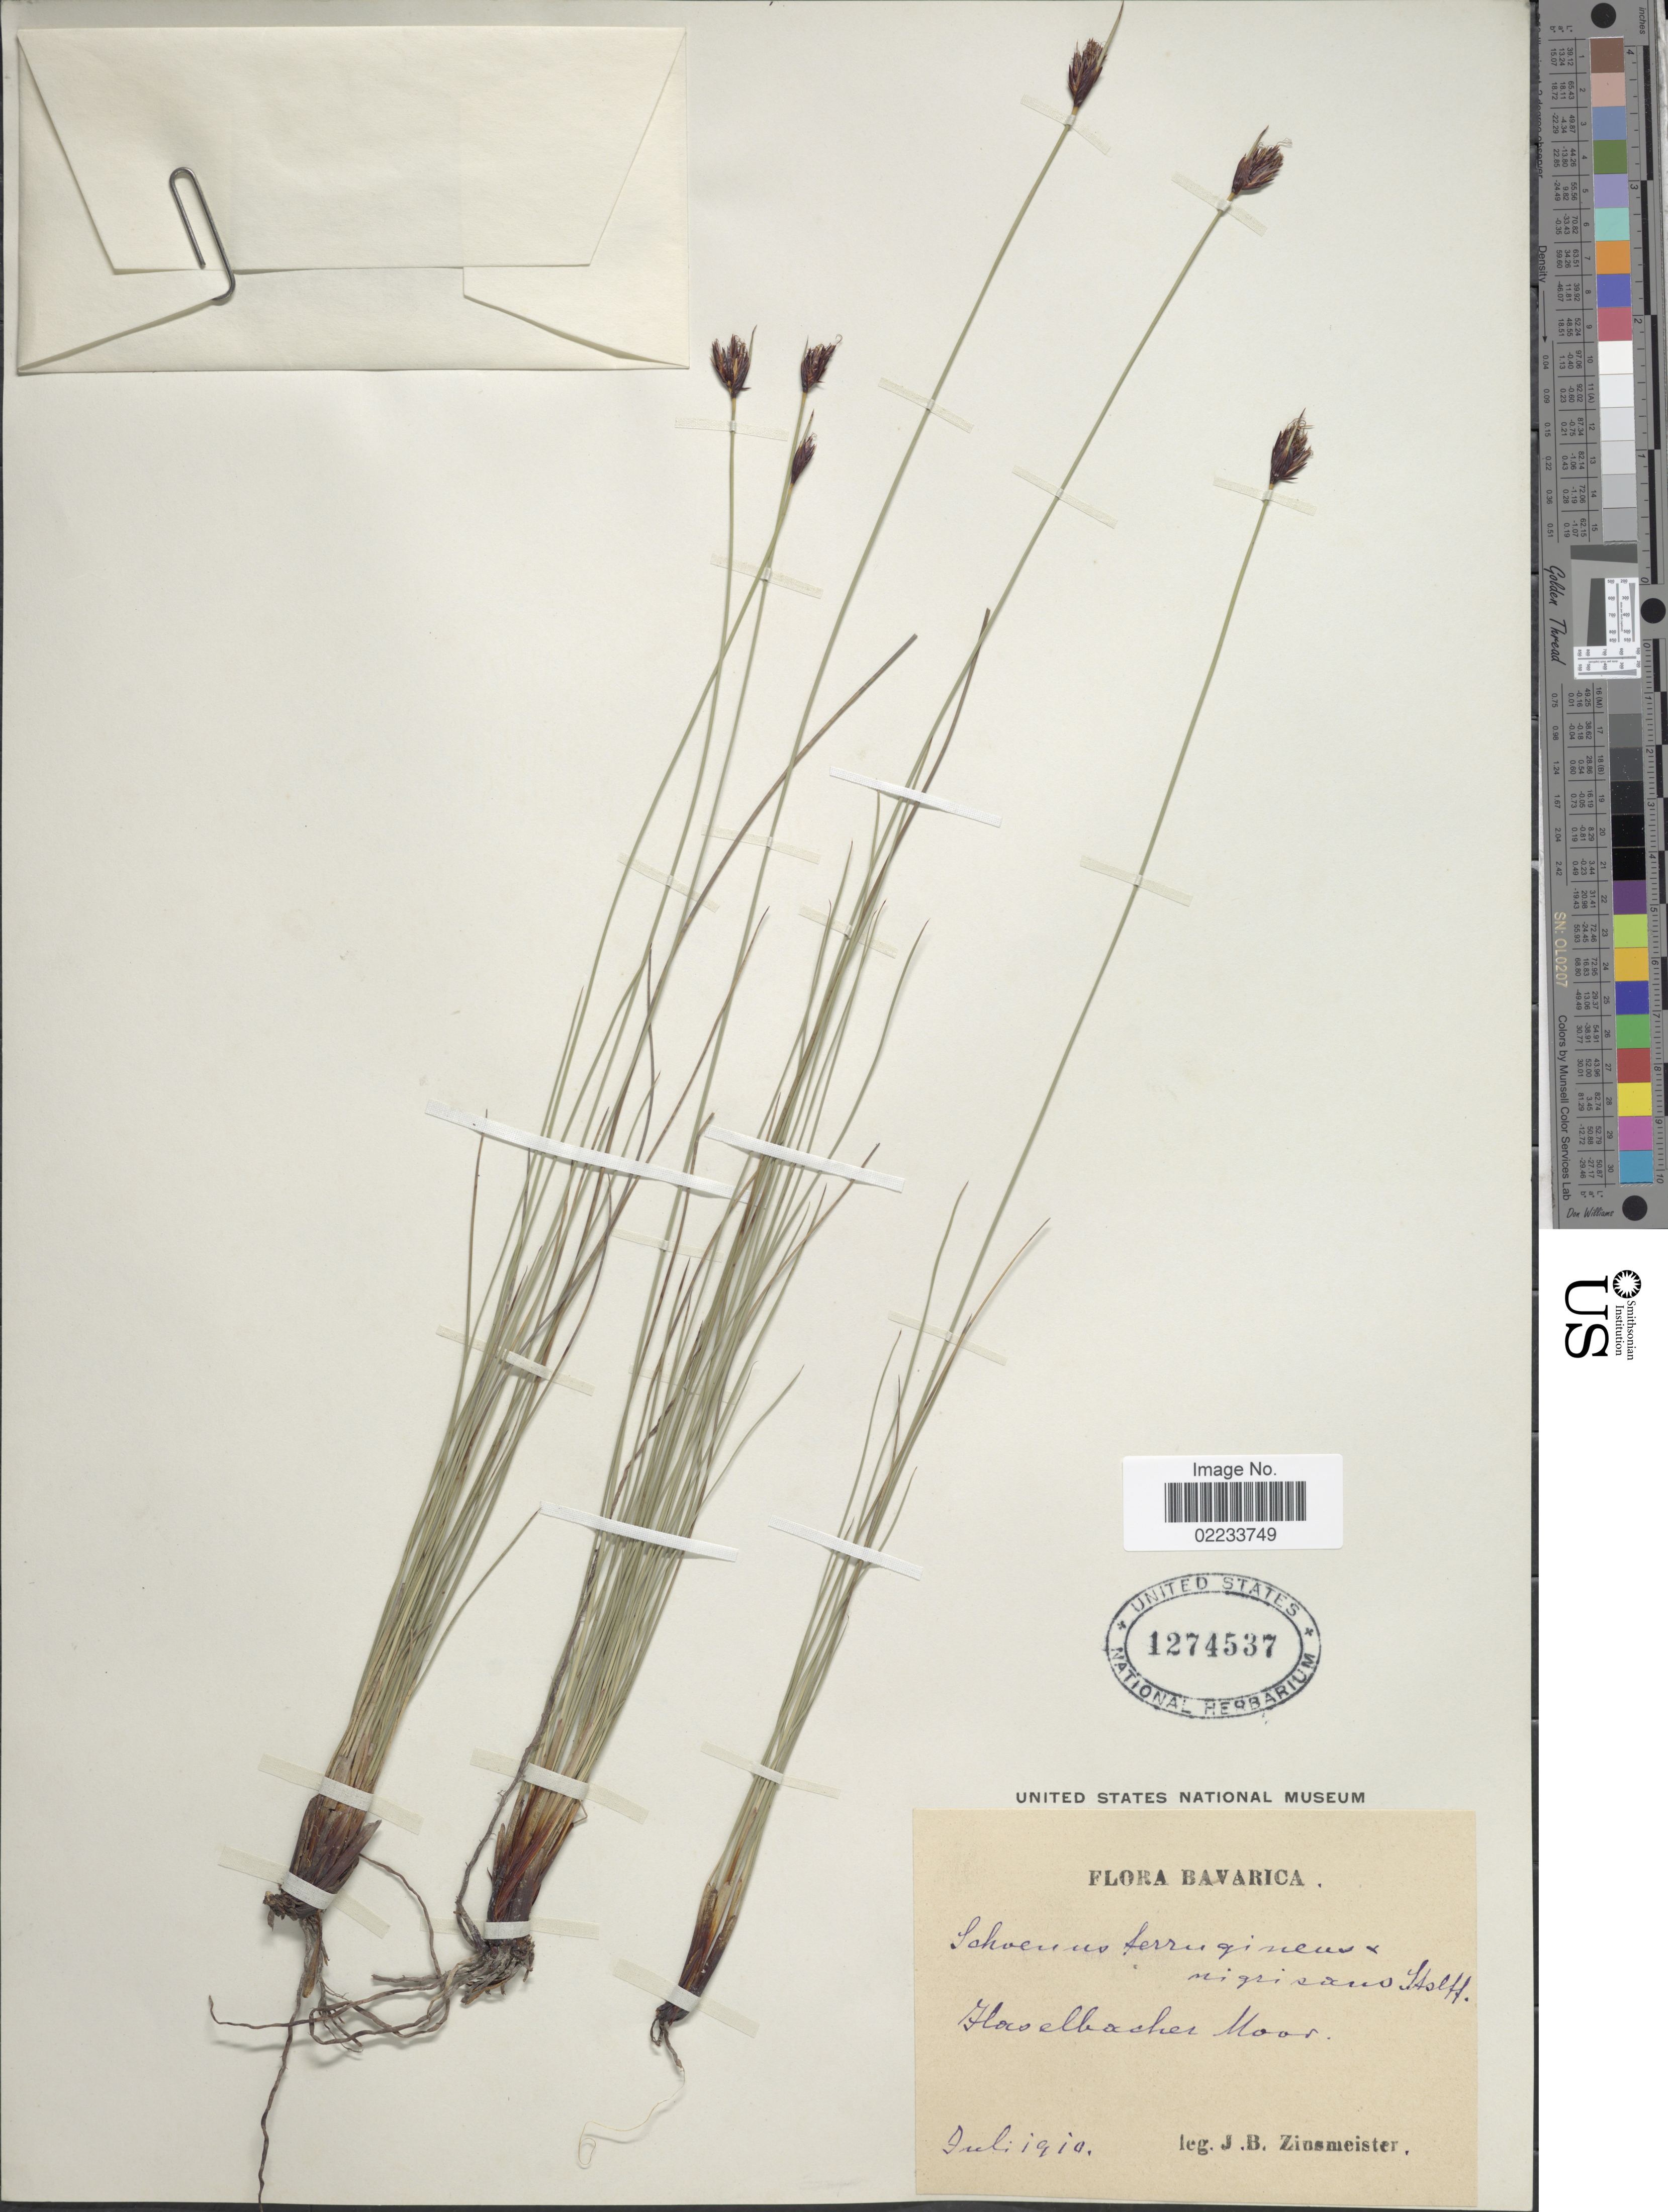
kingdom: Plantae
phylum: Tracheophyta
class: Liliopsida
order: Poales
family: Cyperaceae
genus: Schoenus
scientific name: Schoenus ferrugineus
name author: L.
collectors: J. Zinsmeister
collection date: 1910-07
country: Germany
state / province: Bayern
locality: Haselbacher Moor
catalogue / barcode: US 1274537